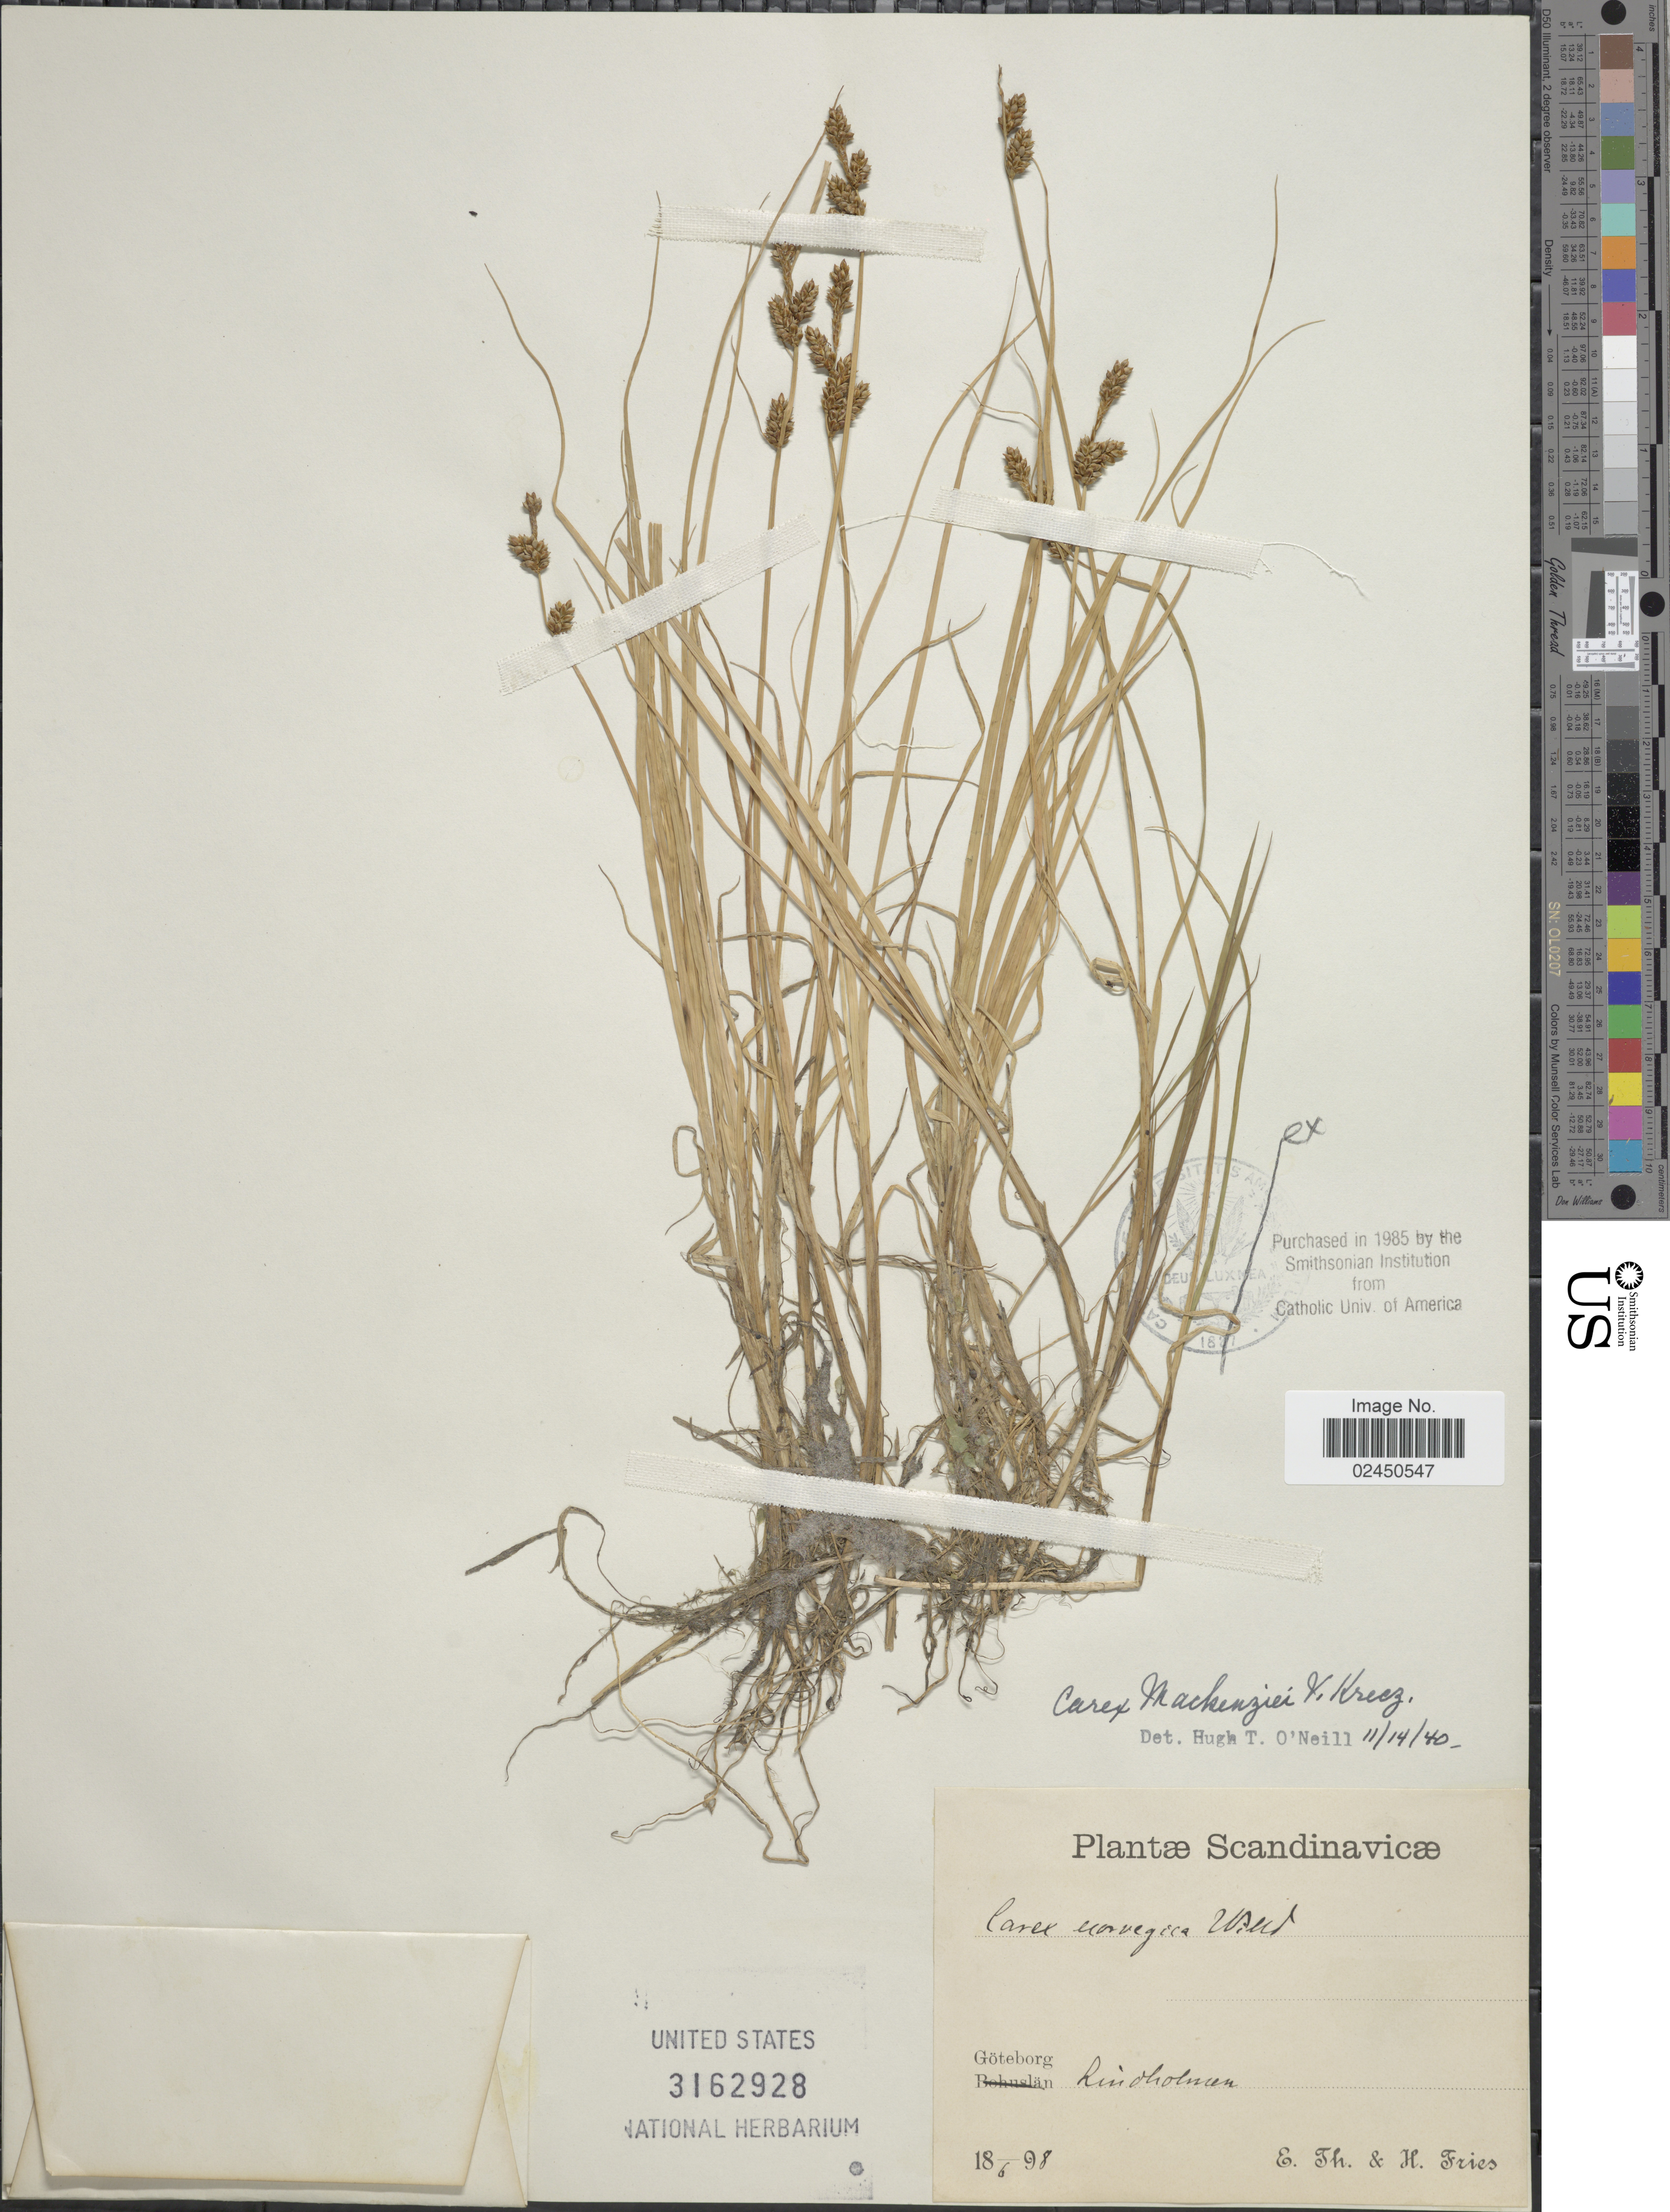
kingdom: Plantae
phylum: Tracheophyta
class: Liliopsida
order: Poales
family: Cyperaceae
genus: Carex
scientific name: Carex mackenziei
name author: V.I. Krecz.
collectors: E. Fries & H. Fries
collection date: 1898-06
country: Sweden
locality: Scandinavicae. Goteborg Lindholmen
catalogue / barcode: US 3162928